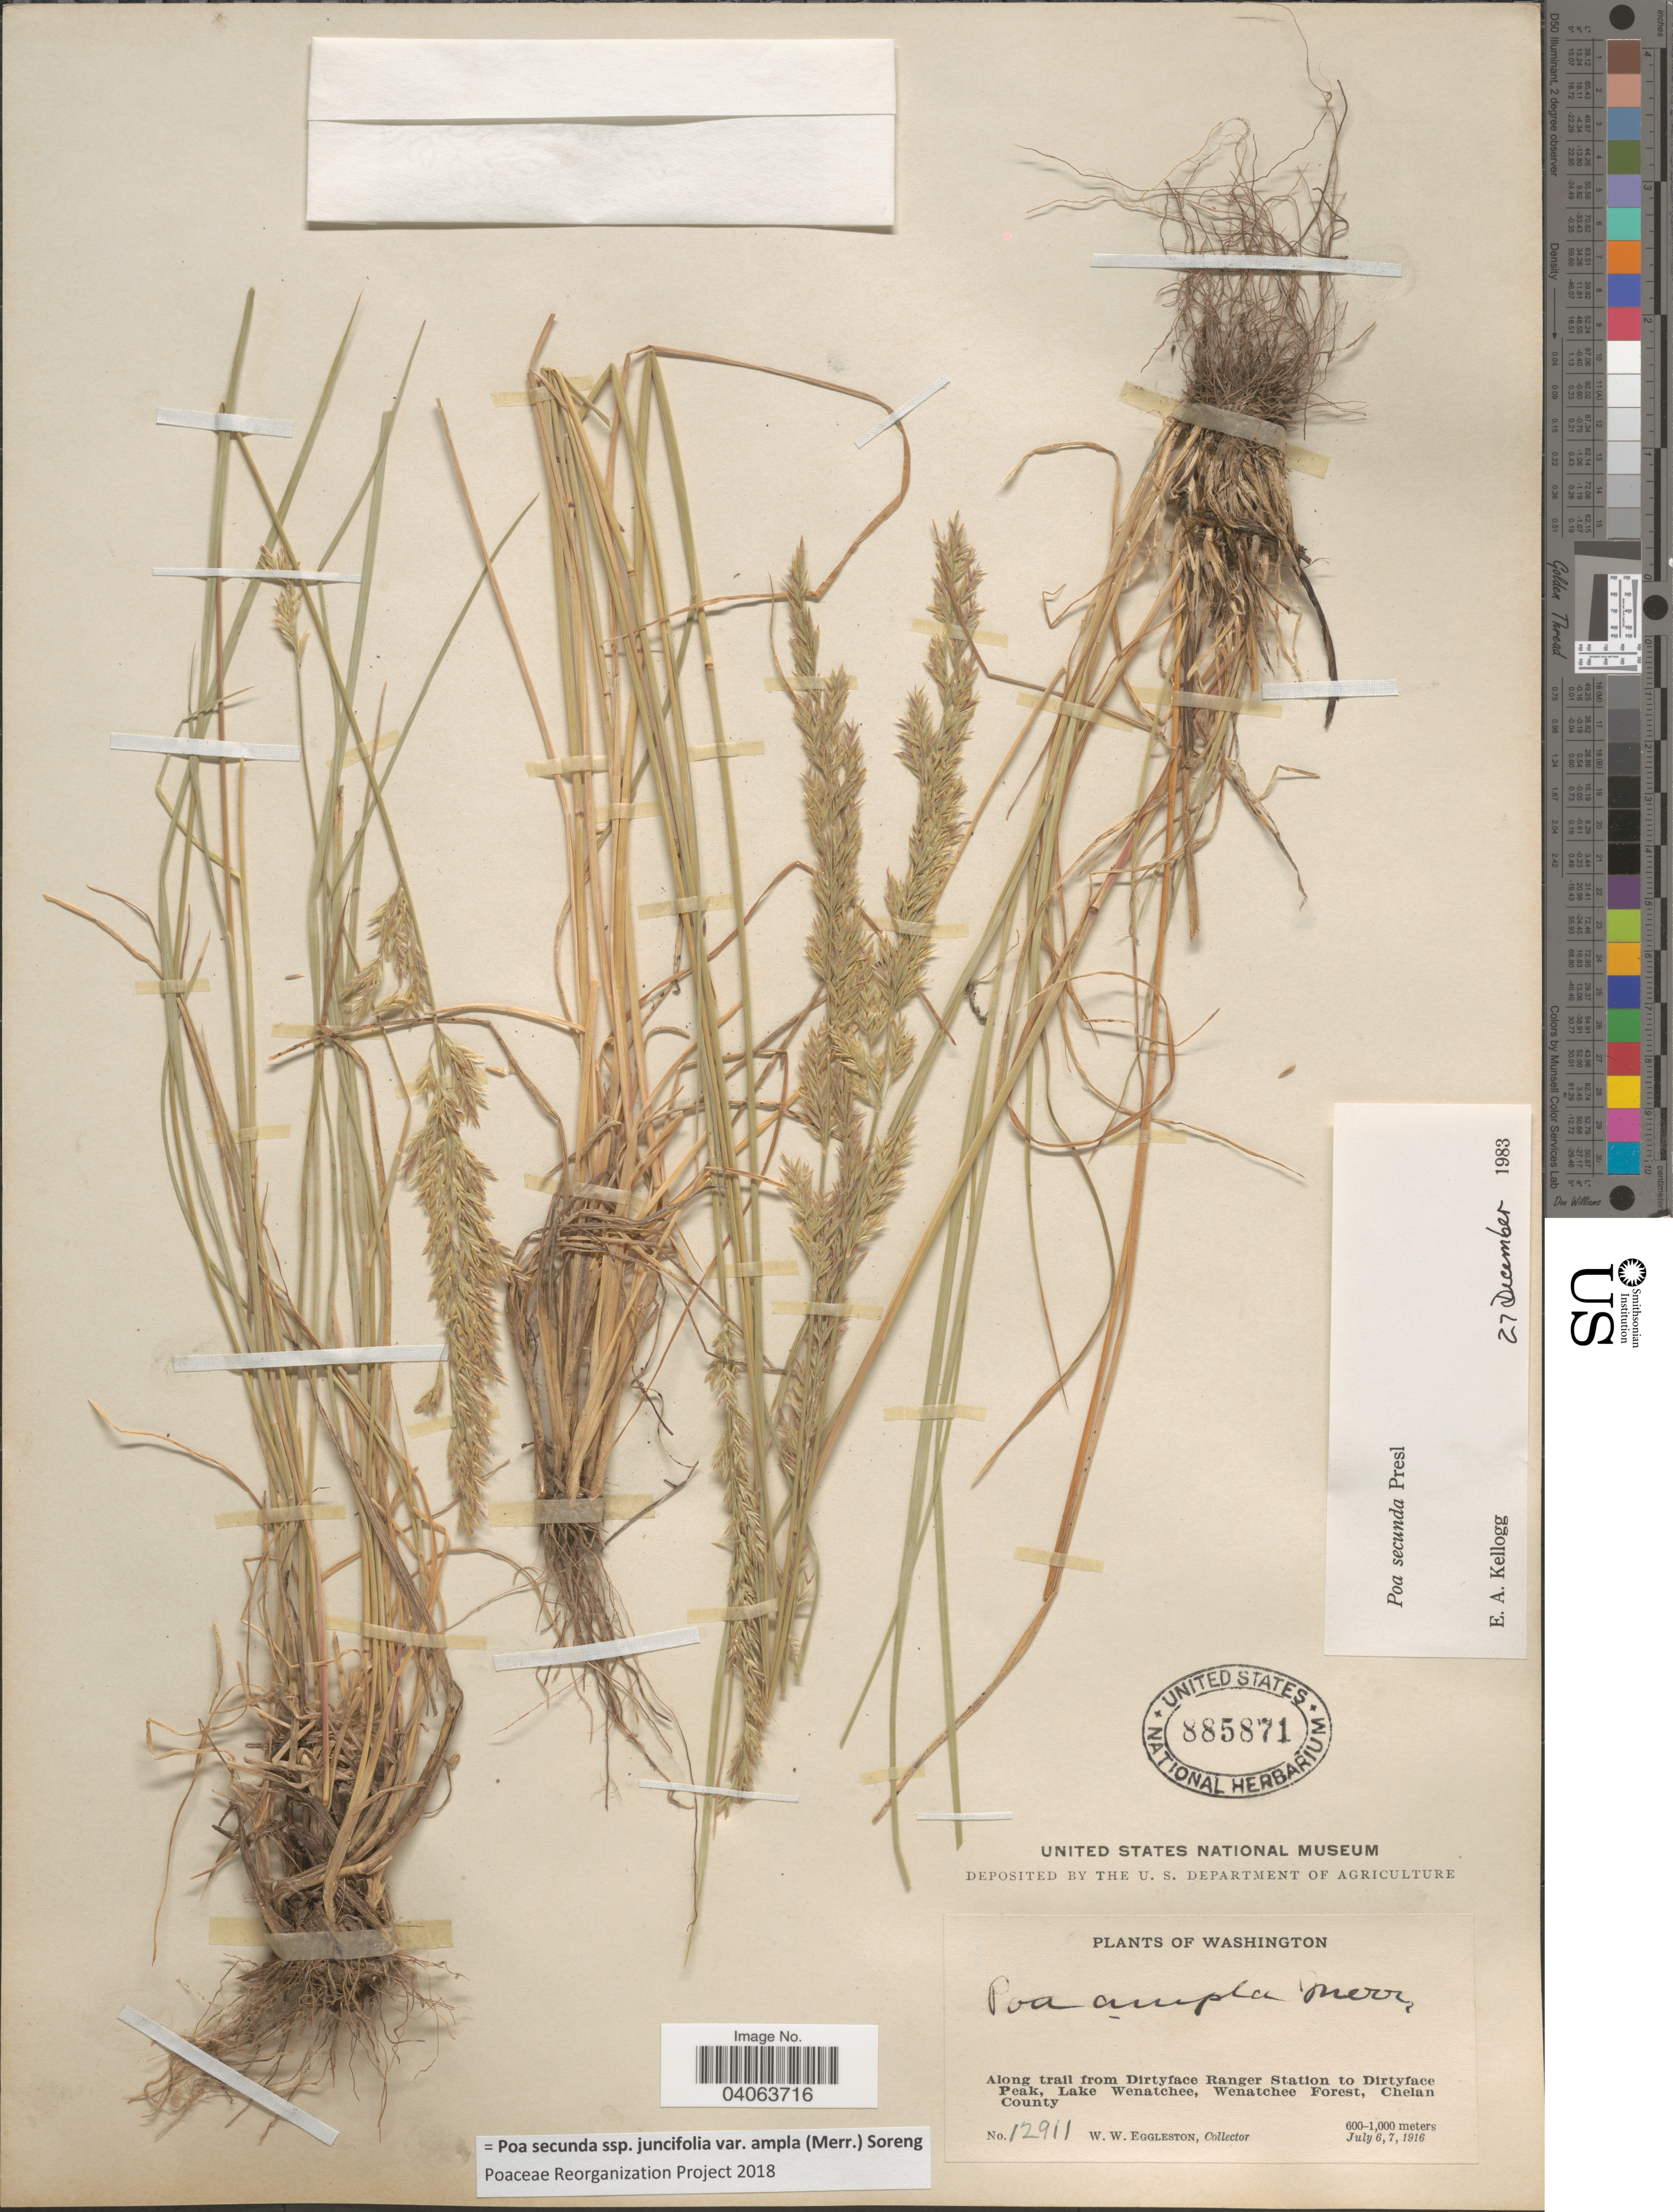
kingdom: Plantae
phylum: Tracheophyta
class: Liliopsida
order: Poales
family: Poaceae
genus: Poa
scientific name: Poa secunda subsp. juncifolia var. ampla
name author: (Merr.) Soreng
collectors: W. W. Eggleston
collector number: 12911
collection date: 1916-07-06/1916-07-07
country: United States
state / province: Washington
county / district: Chelan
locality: Along trail from Dirtyface Ranger Station to Dirtyface Peak, Lake Wenatchee, Wenatchee Forest, Chelan County.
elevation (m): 600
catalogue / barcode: US 885871